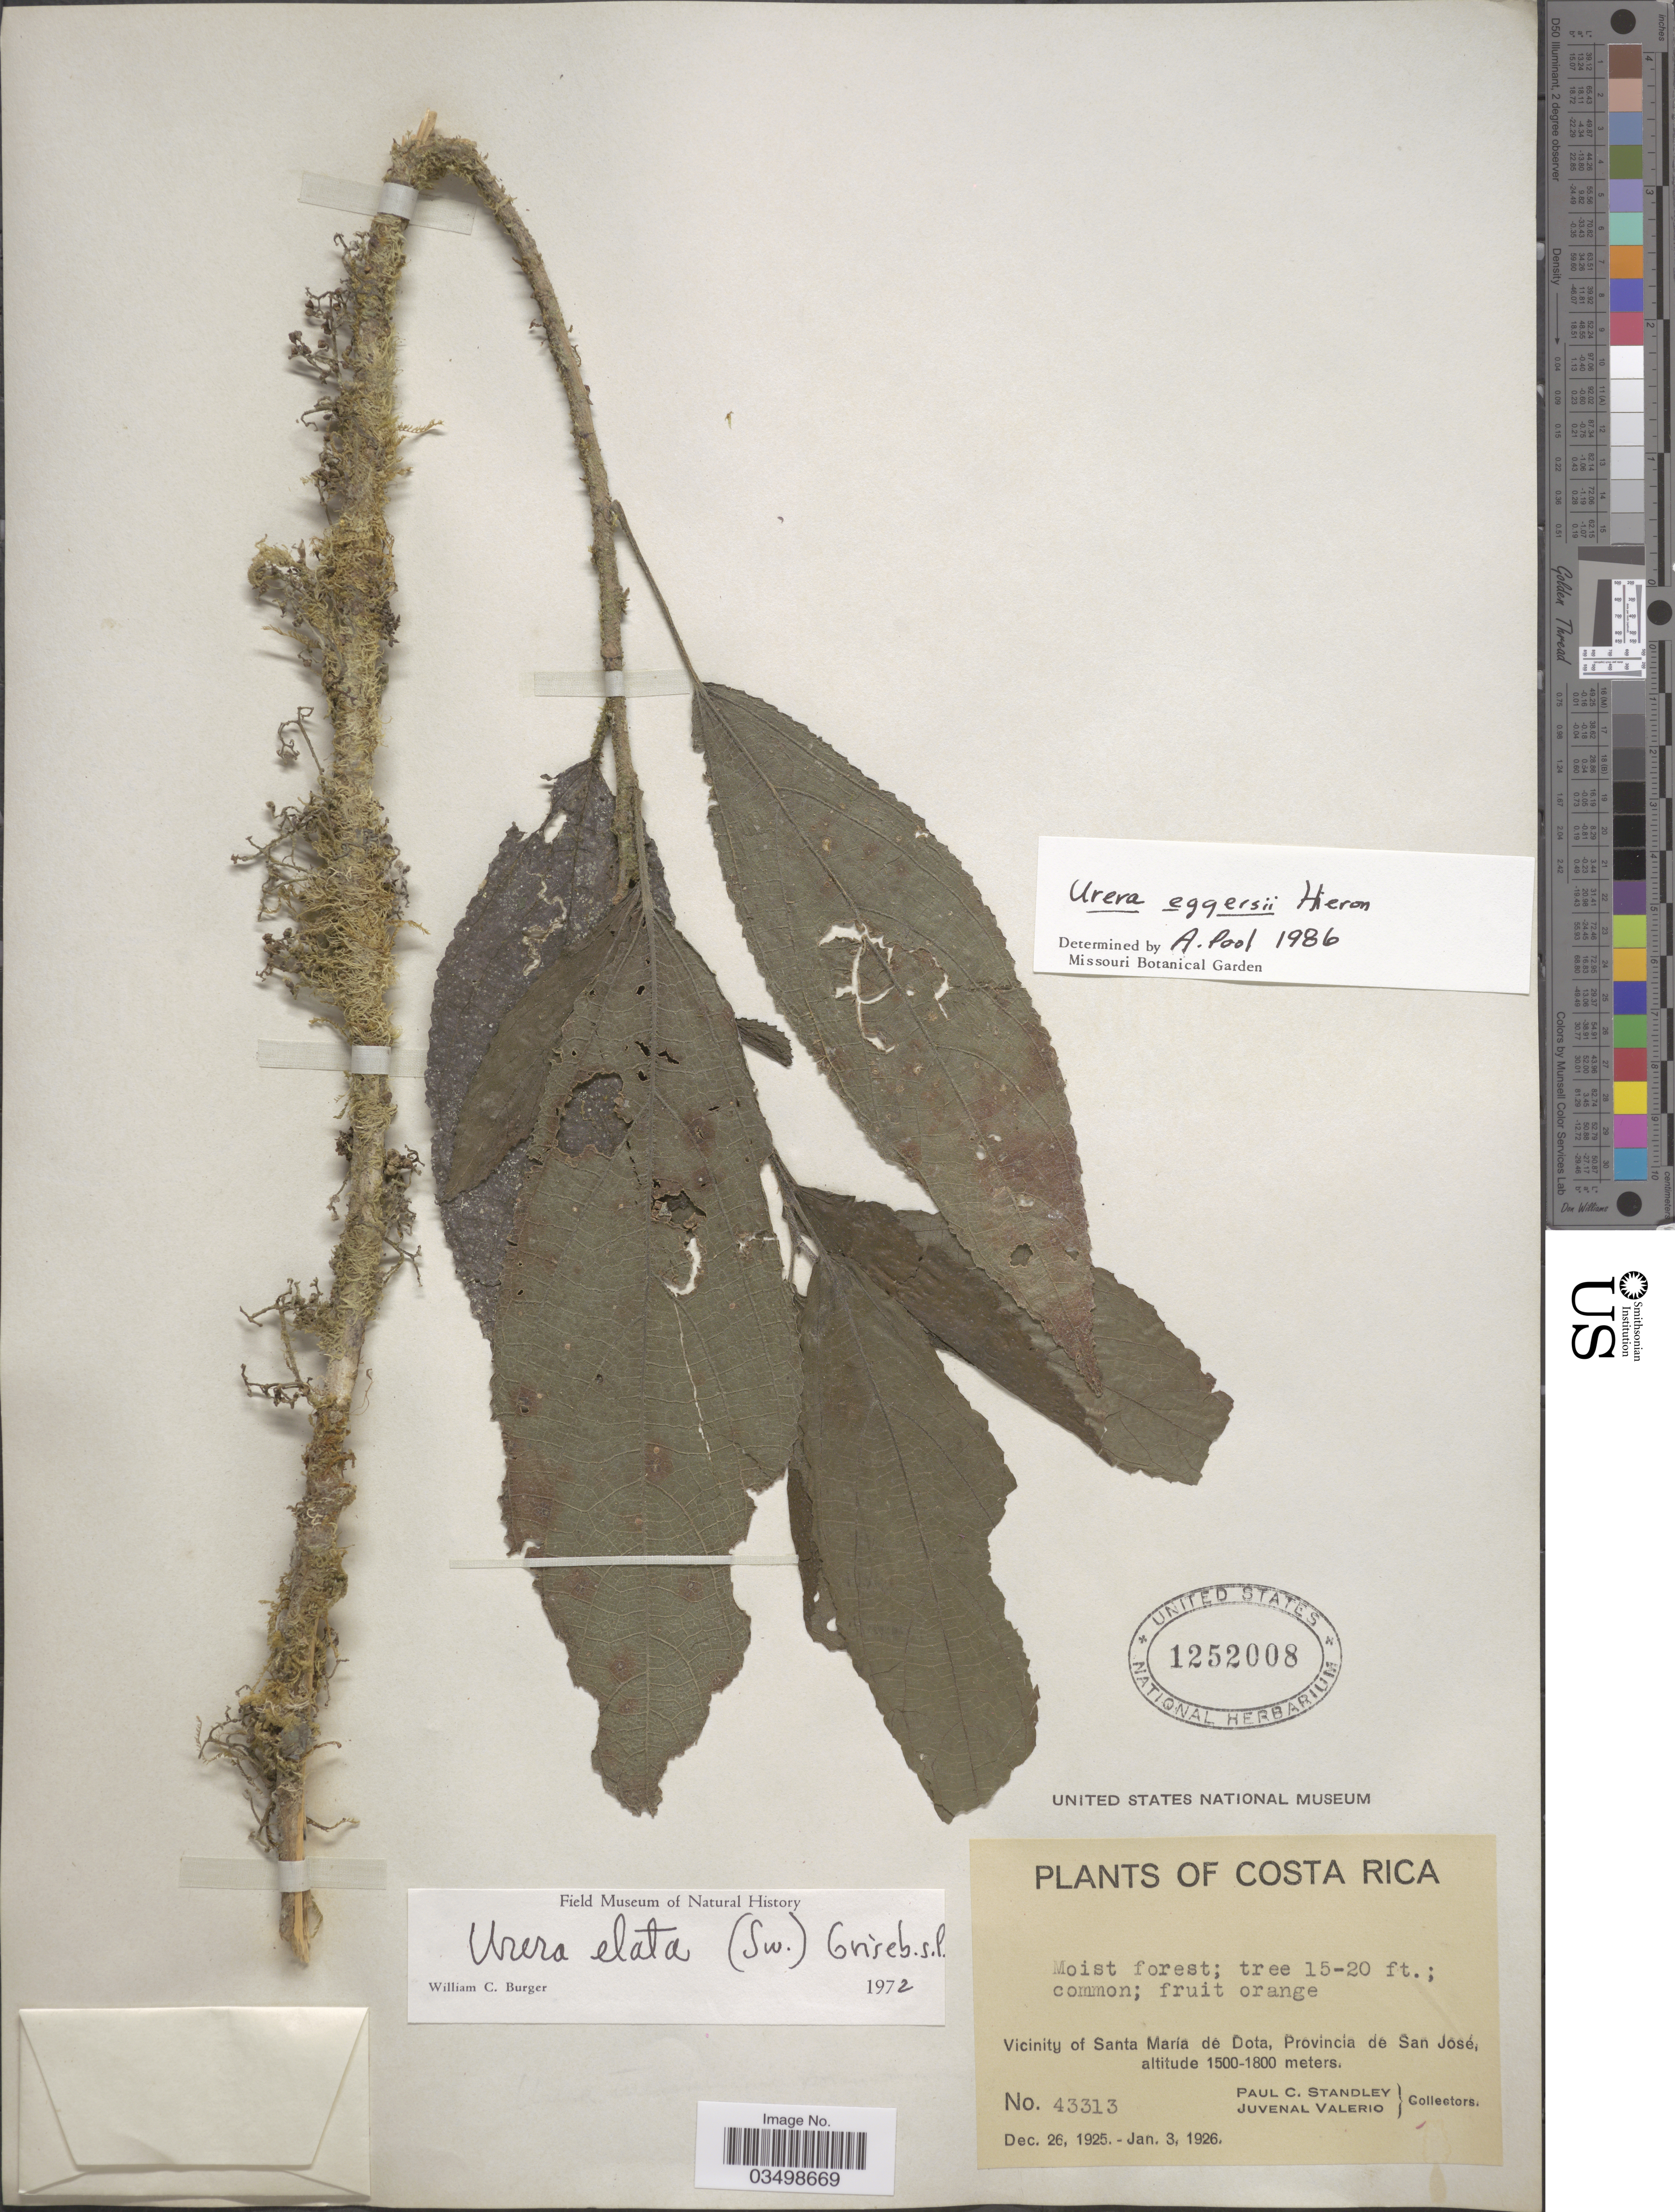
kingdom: Plantae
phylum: Tracheophyta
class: Magnoliopsida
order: Rosales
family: Urticaceae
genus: Urera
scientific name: Urera eggersii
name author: Hieron.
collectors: P. C. Standley & J. Valerio R.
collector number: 43313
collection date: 1925-12-26/1926-01-03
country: Costa Rica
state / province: San José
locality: Vicinity of Santa María de Dota.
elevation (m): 1500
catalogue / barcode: US 1252008